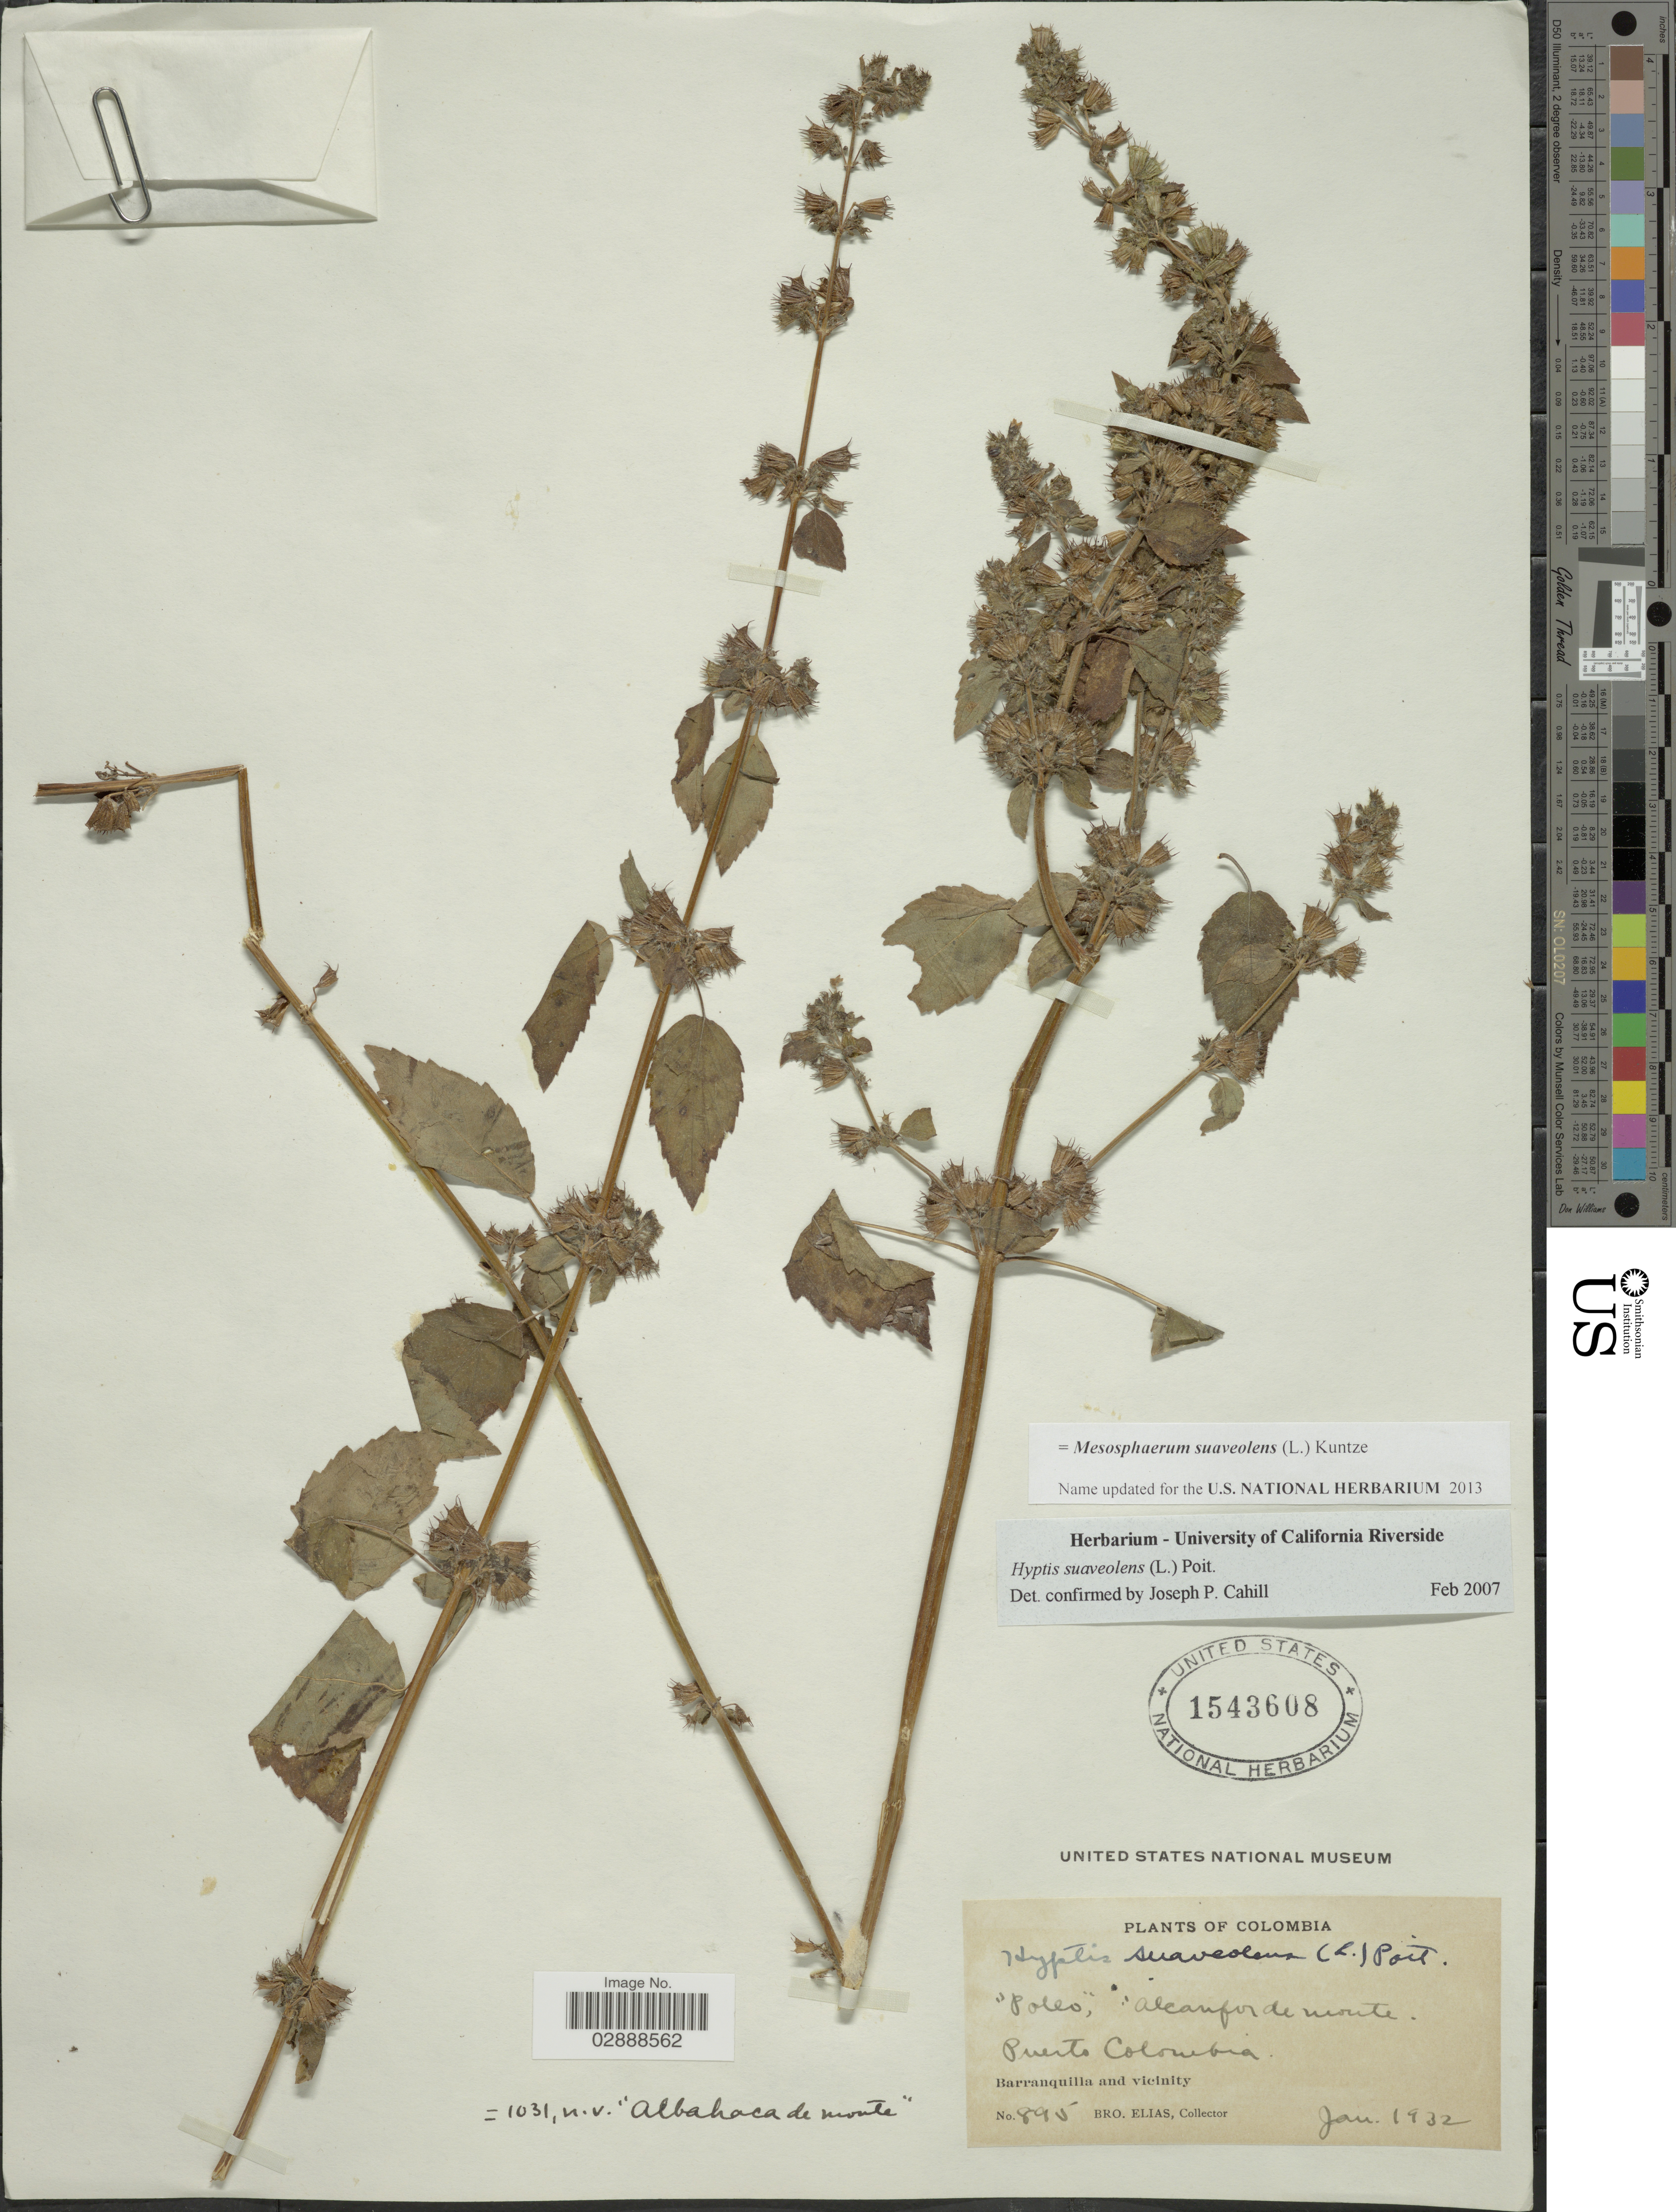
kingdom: Plantae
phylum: Tracheophyta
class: Magnoliopsida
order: Lamiales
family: Lamiaceae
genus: Mesosphaerum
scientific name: Mesosphaerum suaveolens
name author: (L.) Kuntze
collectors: Bro. Elias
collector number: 895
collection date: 1932-01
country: Colombia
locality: Puerto Colombia, Barranquilla and vicinity.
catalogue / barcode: US 1543608